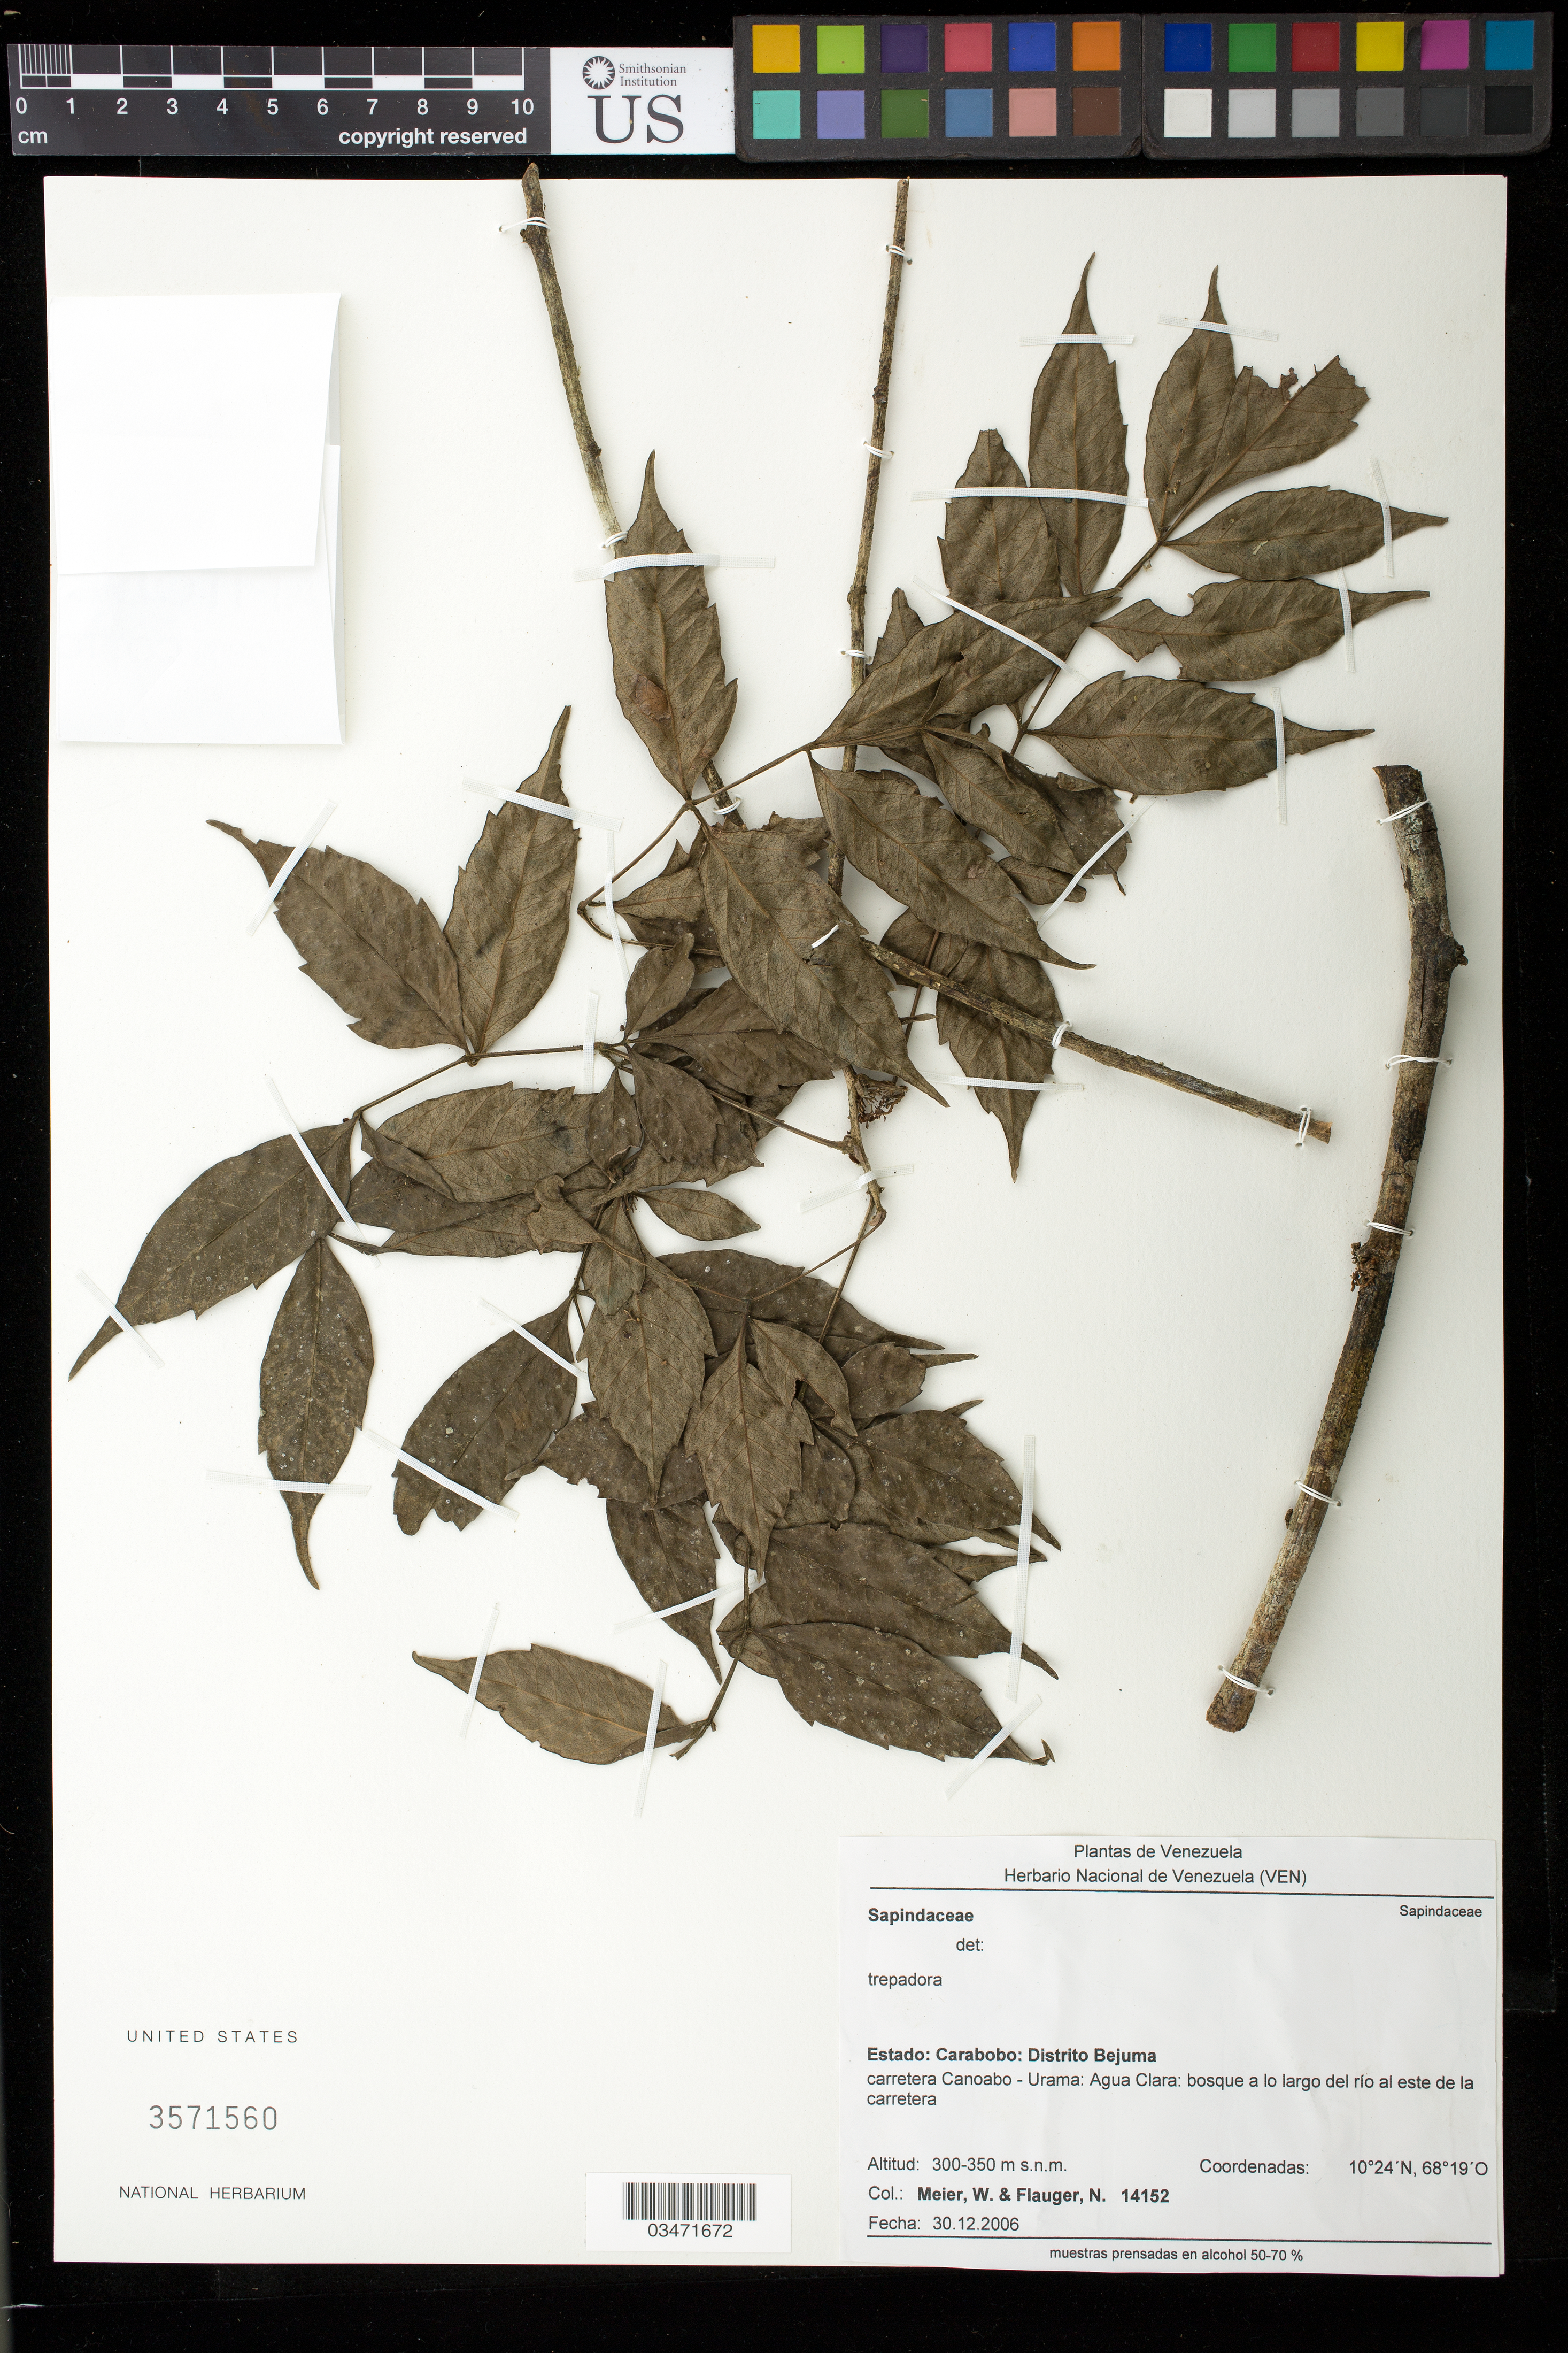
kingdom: Plantae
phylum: Tracheophyta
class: Magnoliopsida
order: Sapindales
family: Sapindaceae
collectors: W. Meier & N. Flauger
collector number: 14152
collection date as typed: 30.12.2006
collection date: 2006-12-30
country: Venezuela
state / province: Carabobo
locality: Distrito Bejuma. Carretera Canoabo - Urama; Agua Clara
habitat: Bosque a lo largo del río al ested del a carretera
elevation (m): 300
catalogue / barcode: US 3571560